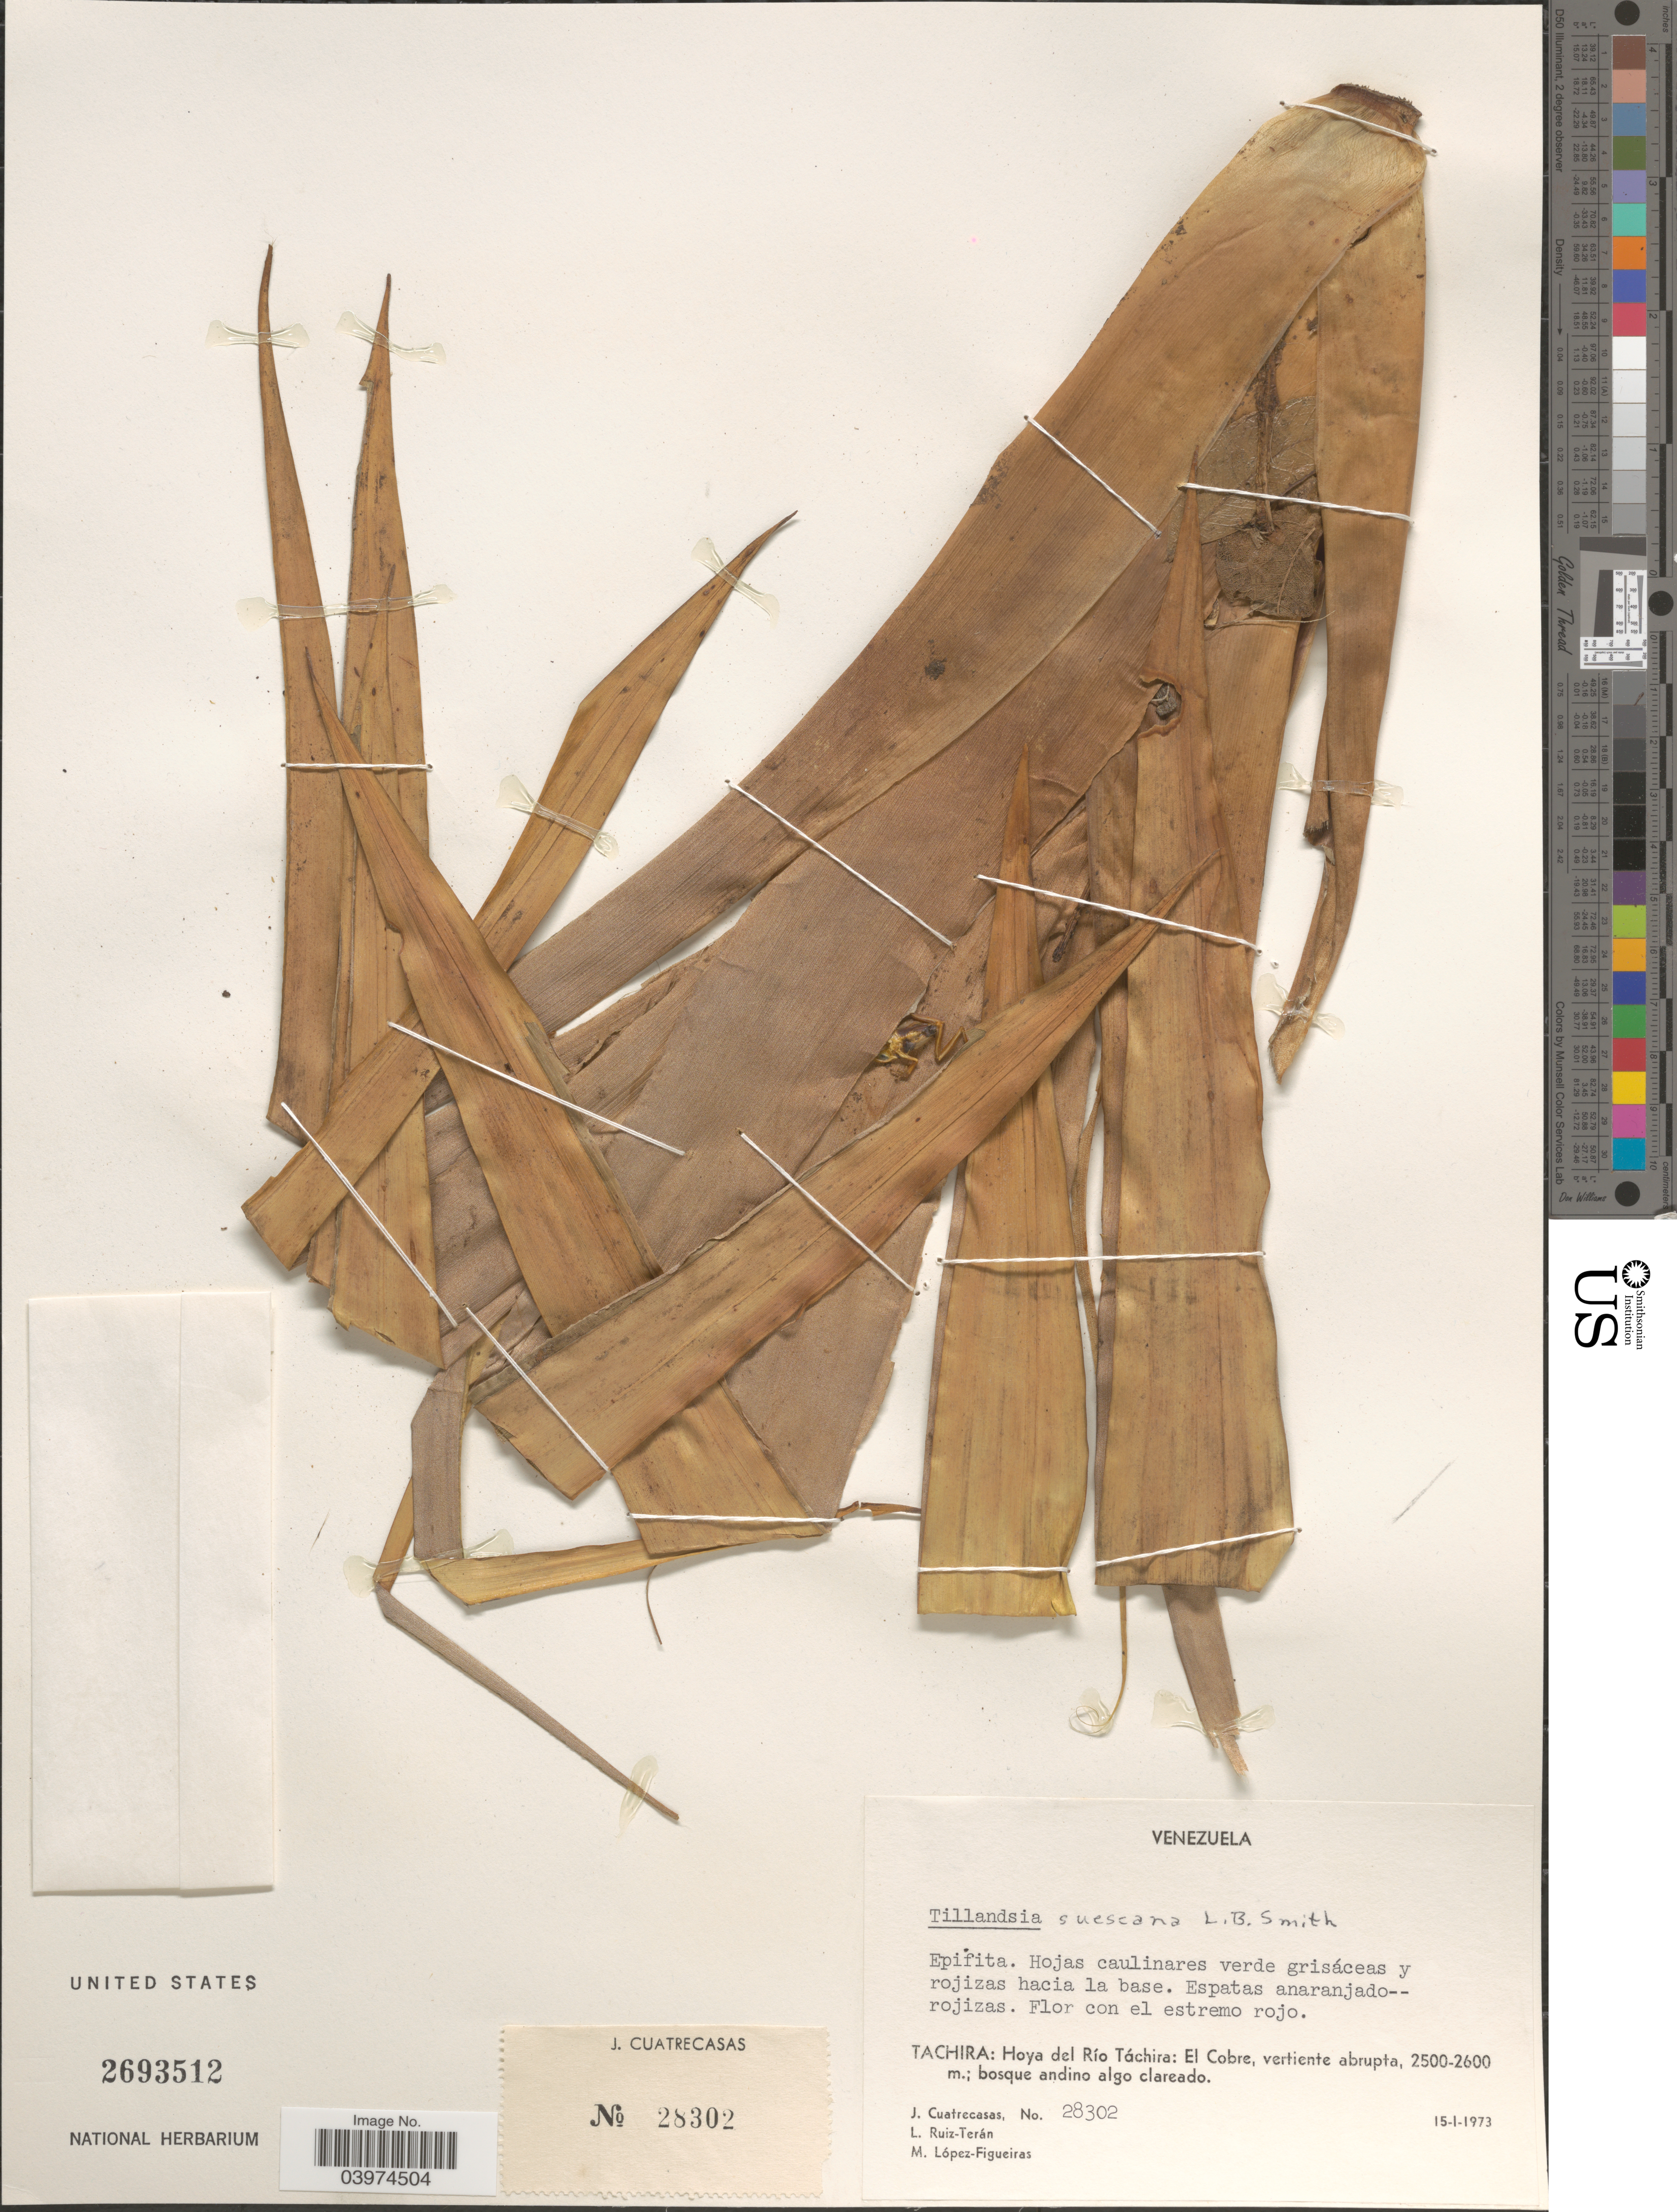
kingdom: Plantae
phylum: Tracheophyta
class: Liliopsida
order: Poales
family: Bromeliaceae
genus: Tillandsia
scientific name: Tillandsia suescana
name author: L.B. Sm.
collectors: J. Cuatrecasas, L. E. Ruíz-Terán & M. López Figueiras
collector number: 28302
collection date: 1973-01-15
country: Venezuela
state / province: Tachira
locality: Hoya del Río Táchira: El Cobre, vertiente abrupta.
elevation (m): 2500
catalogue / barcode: US 2693512